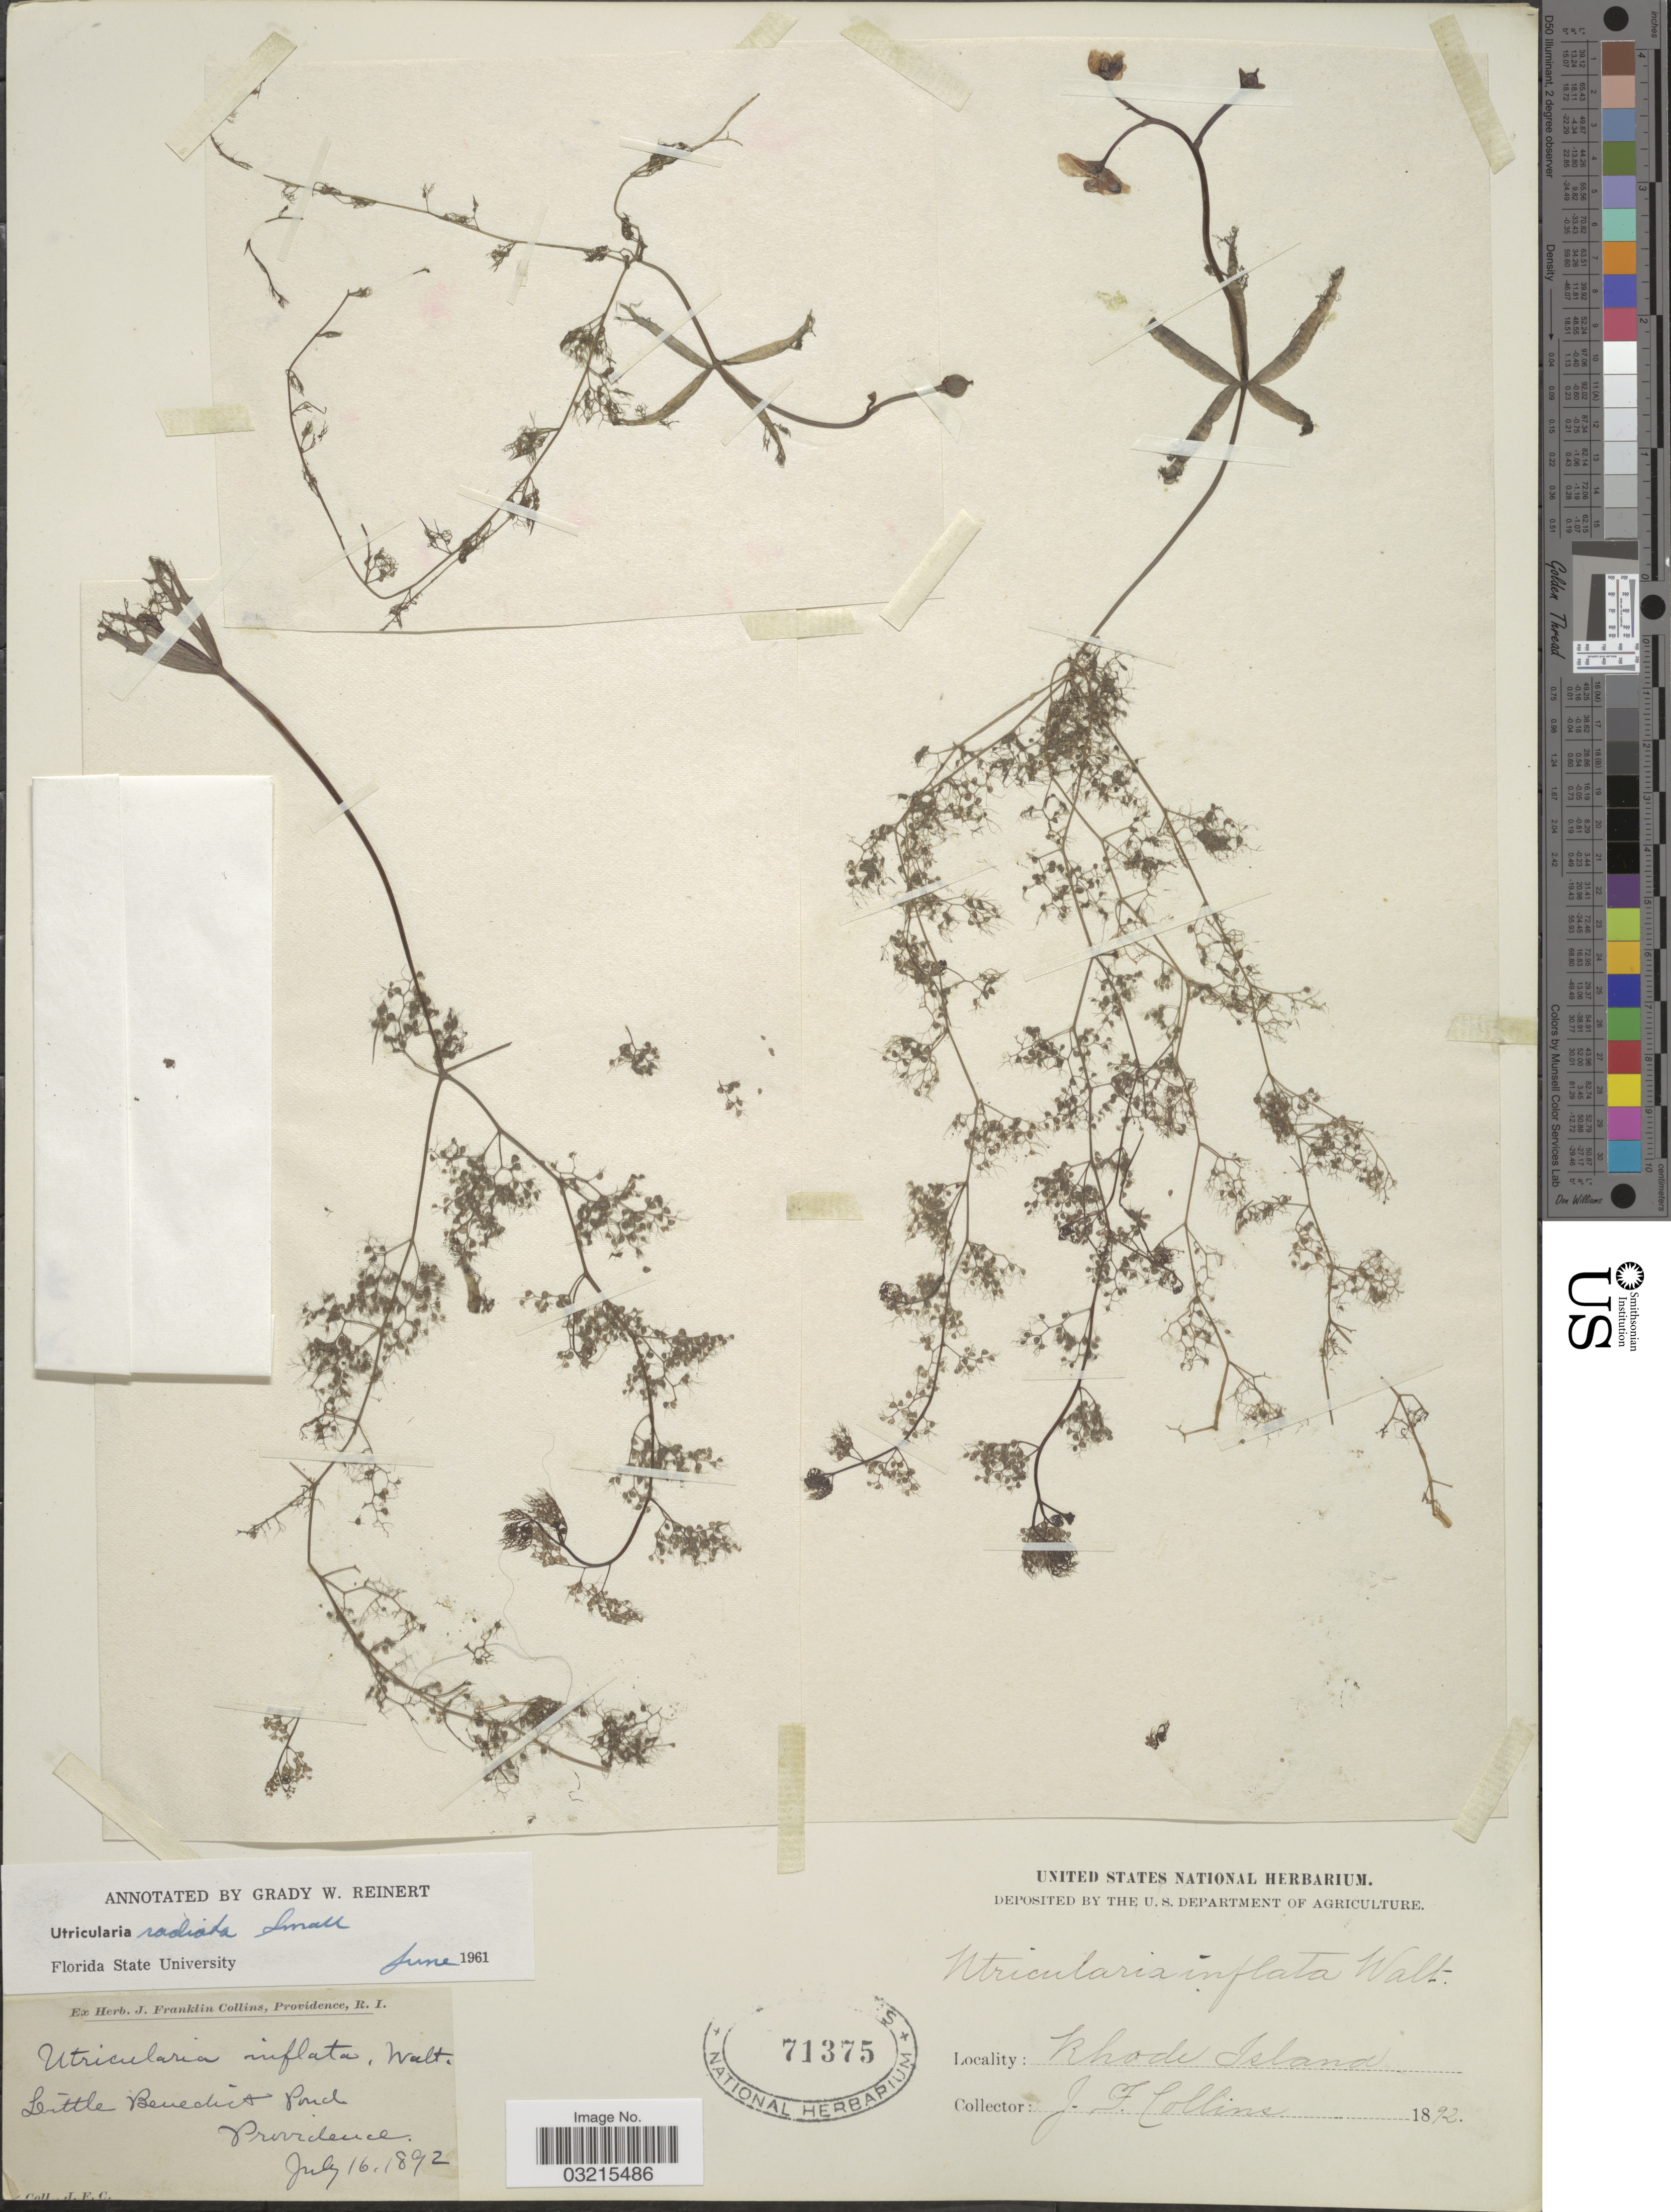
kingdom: Plantae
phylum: Tracheophyta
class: Magnoliopsida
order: Lamiales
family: Lentibulariaceae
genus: Utricularia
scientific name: Utricularia radiata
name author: Small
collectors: J. Collins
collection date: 1892-07-16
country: United States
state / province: Rhode Island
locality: Little Benedict Pond. Providence.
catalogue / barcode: US 71375